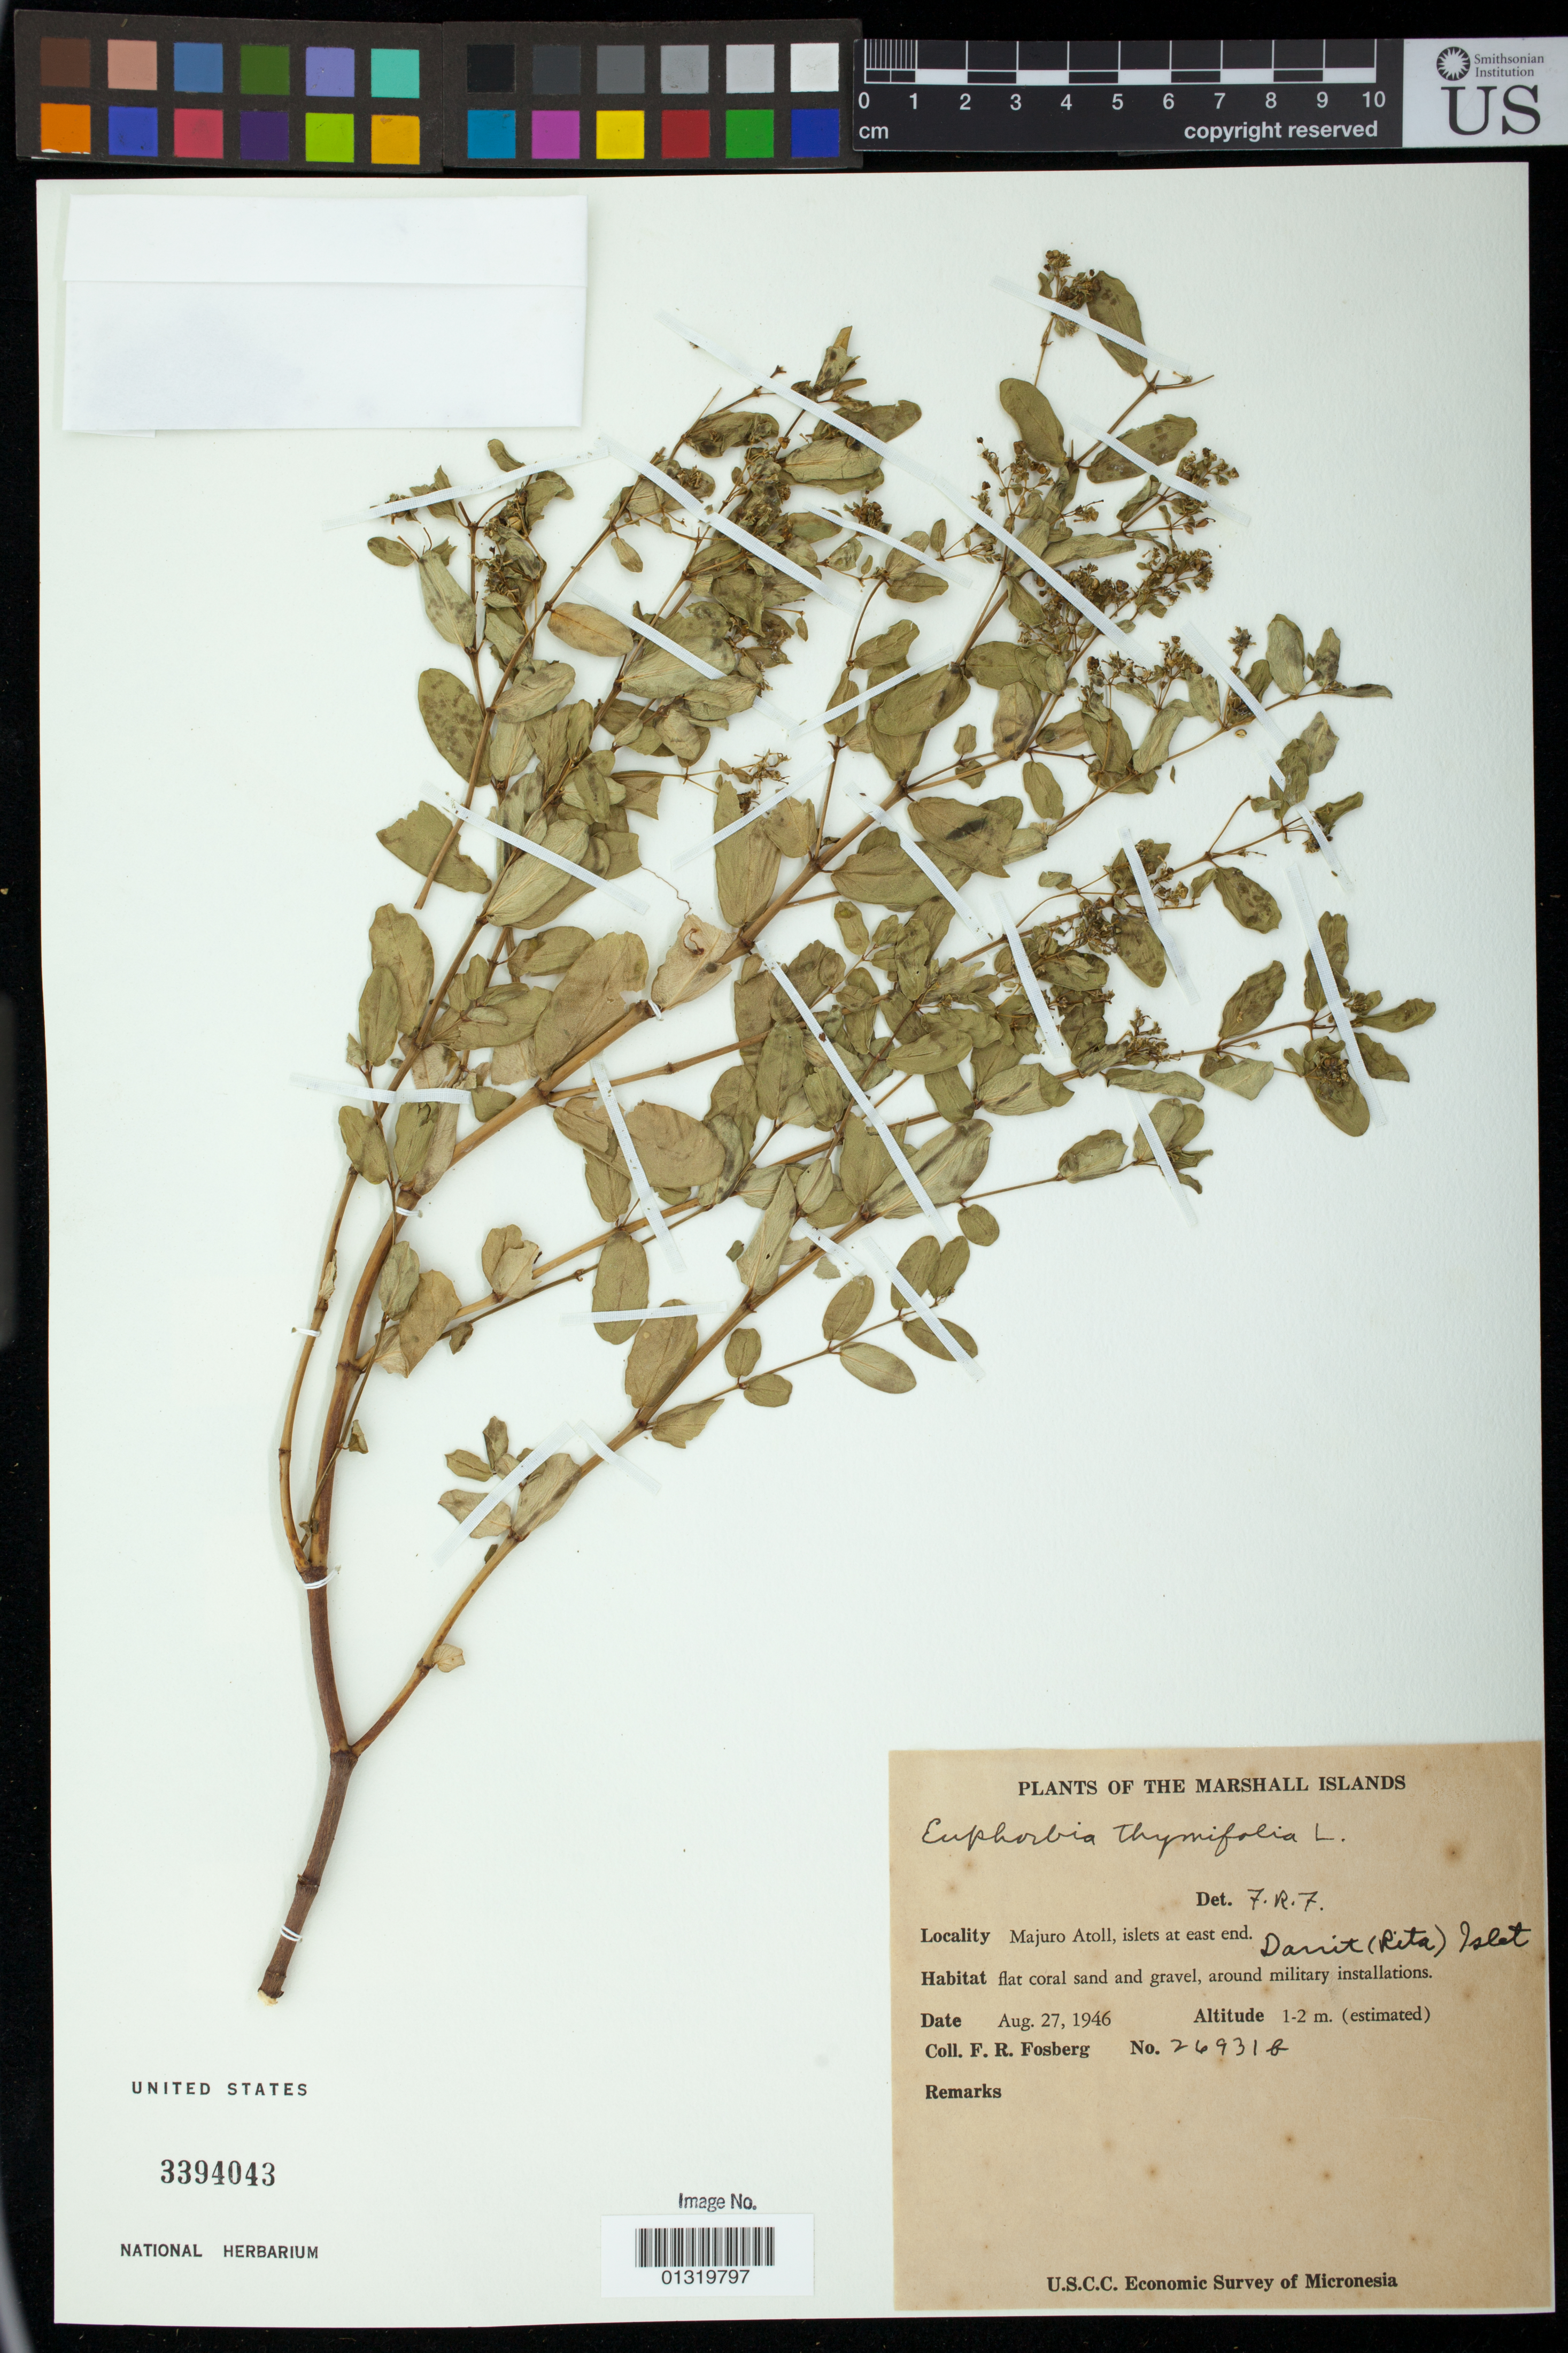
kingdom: Plantae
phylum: Tracheophyta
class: Magnoliopsida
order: Malpighiales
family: Euphorbiaceae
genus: Euphorbia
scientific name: Euphorbia thymifolia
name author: L.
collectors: F. R. Fosberg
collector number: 26931 b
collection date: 1946-08-27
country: Marshall Islands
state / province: Majuro Atoll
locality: Islets at east end; Darrit (Rita) Islet [Majuro Darrit]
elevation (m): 1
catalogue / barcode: US 3394043